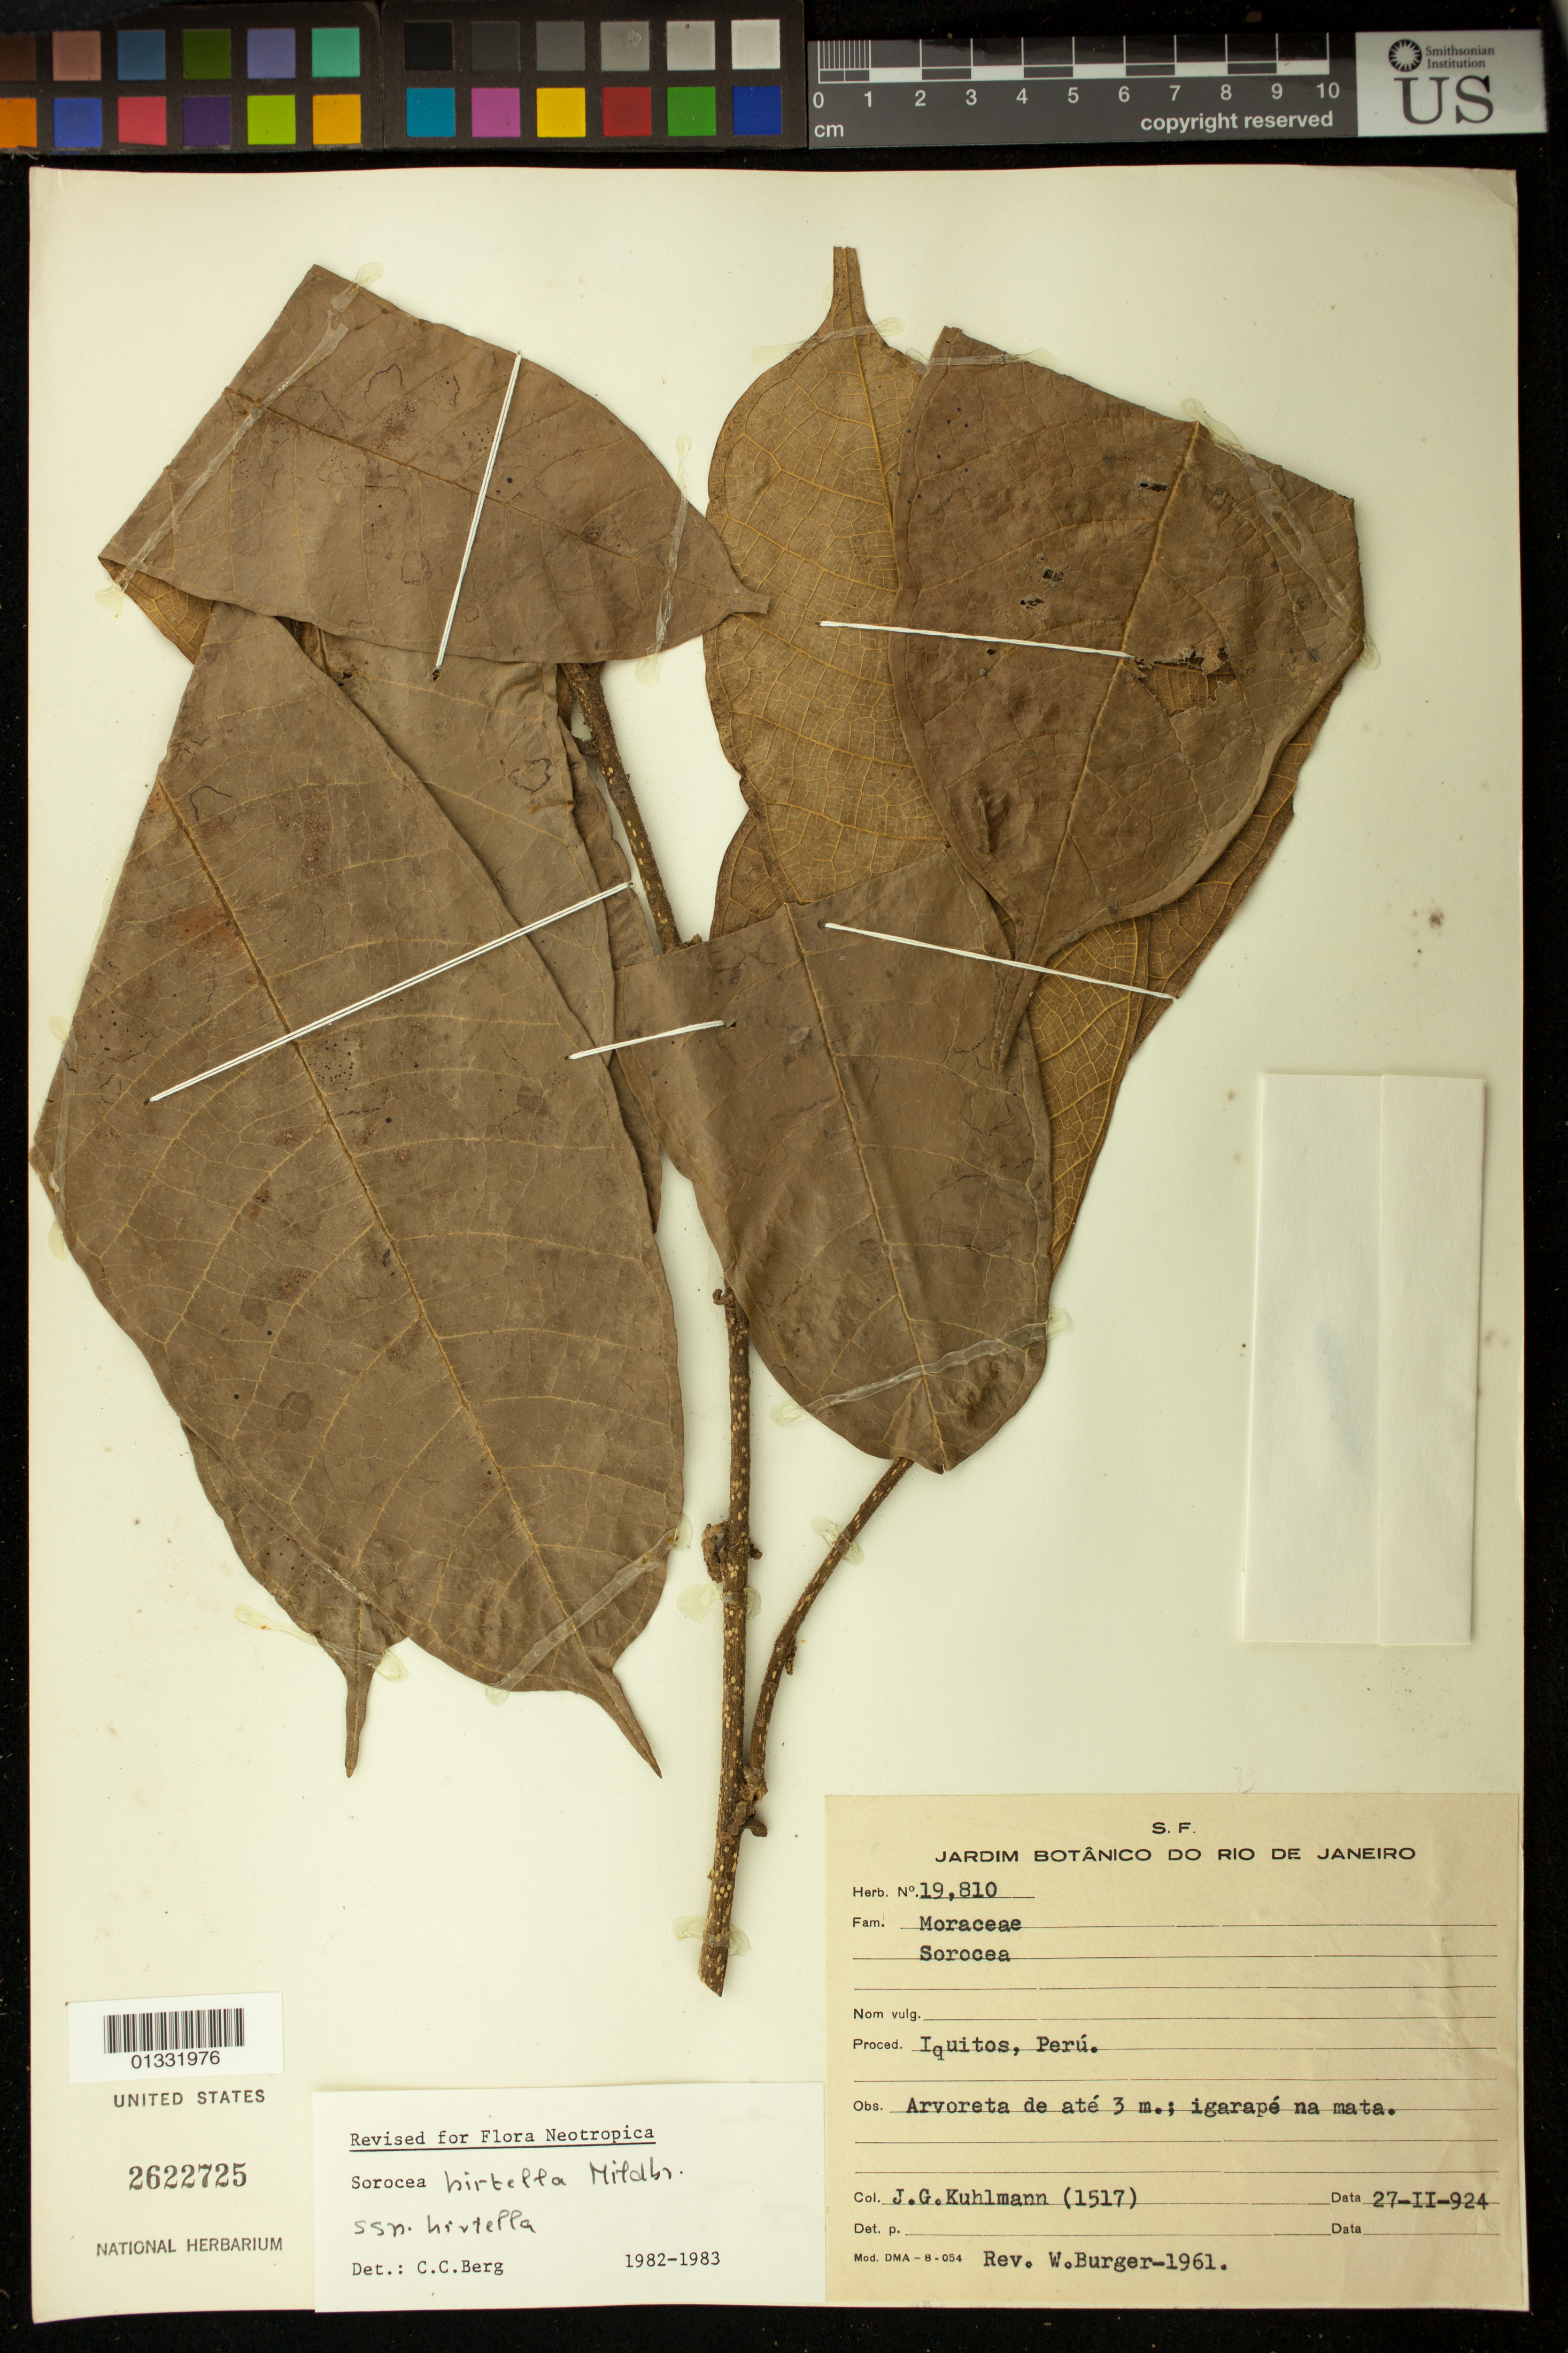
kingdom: Plantae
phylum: Tracheophyta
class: Magnoliopsida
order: Rosales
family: Moraceae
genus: Sorocea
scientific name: Sorocea hirtella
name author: Mildbr.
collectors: J. G. Kuhlmann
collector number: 1517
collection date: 1924-02-27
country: Brazil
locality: Iquitos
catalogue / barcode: US 2622725